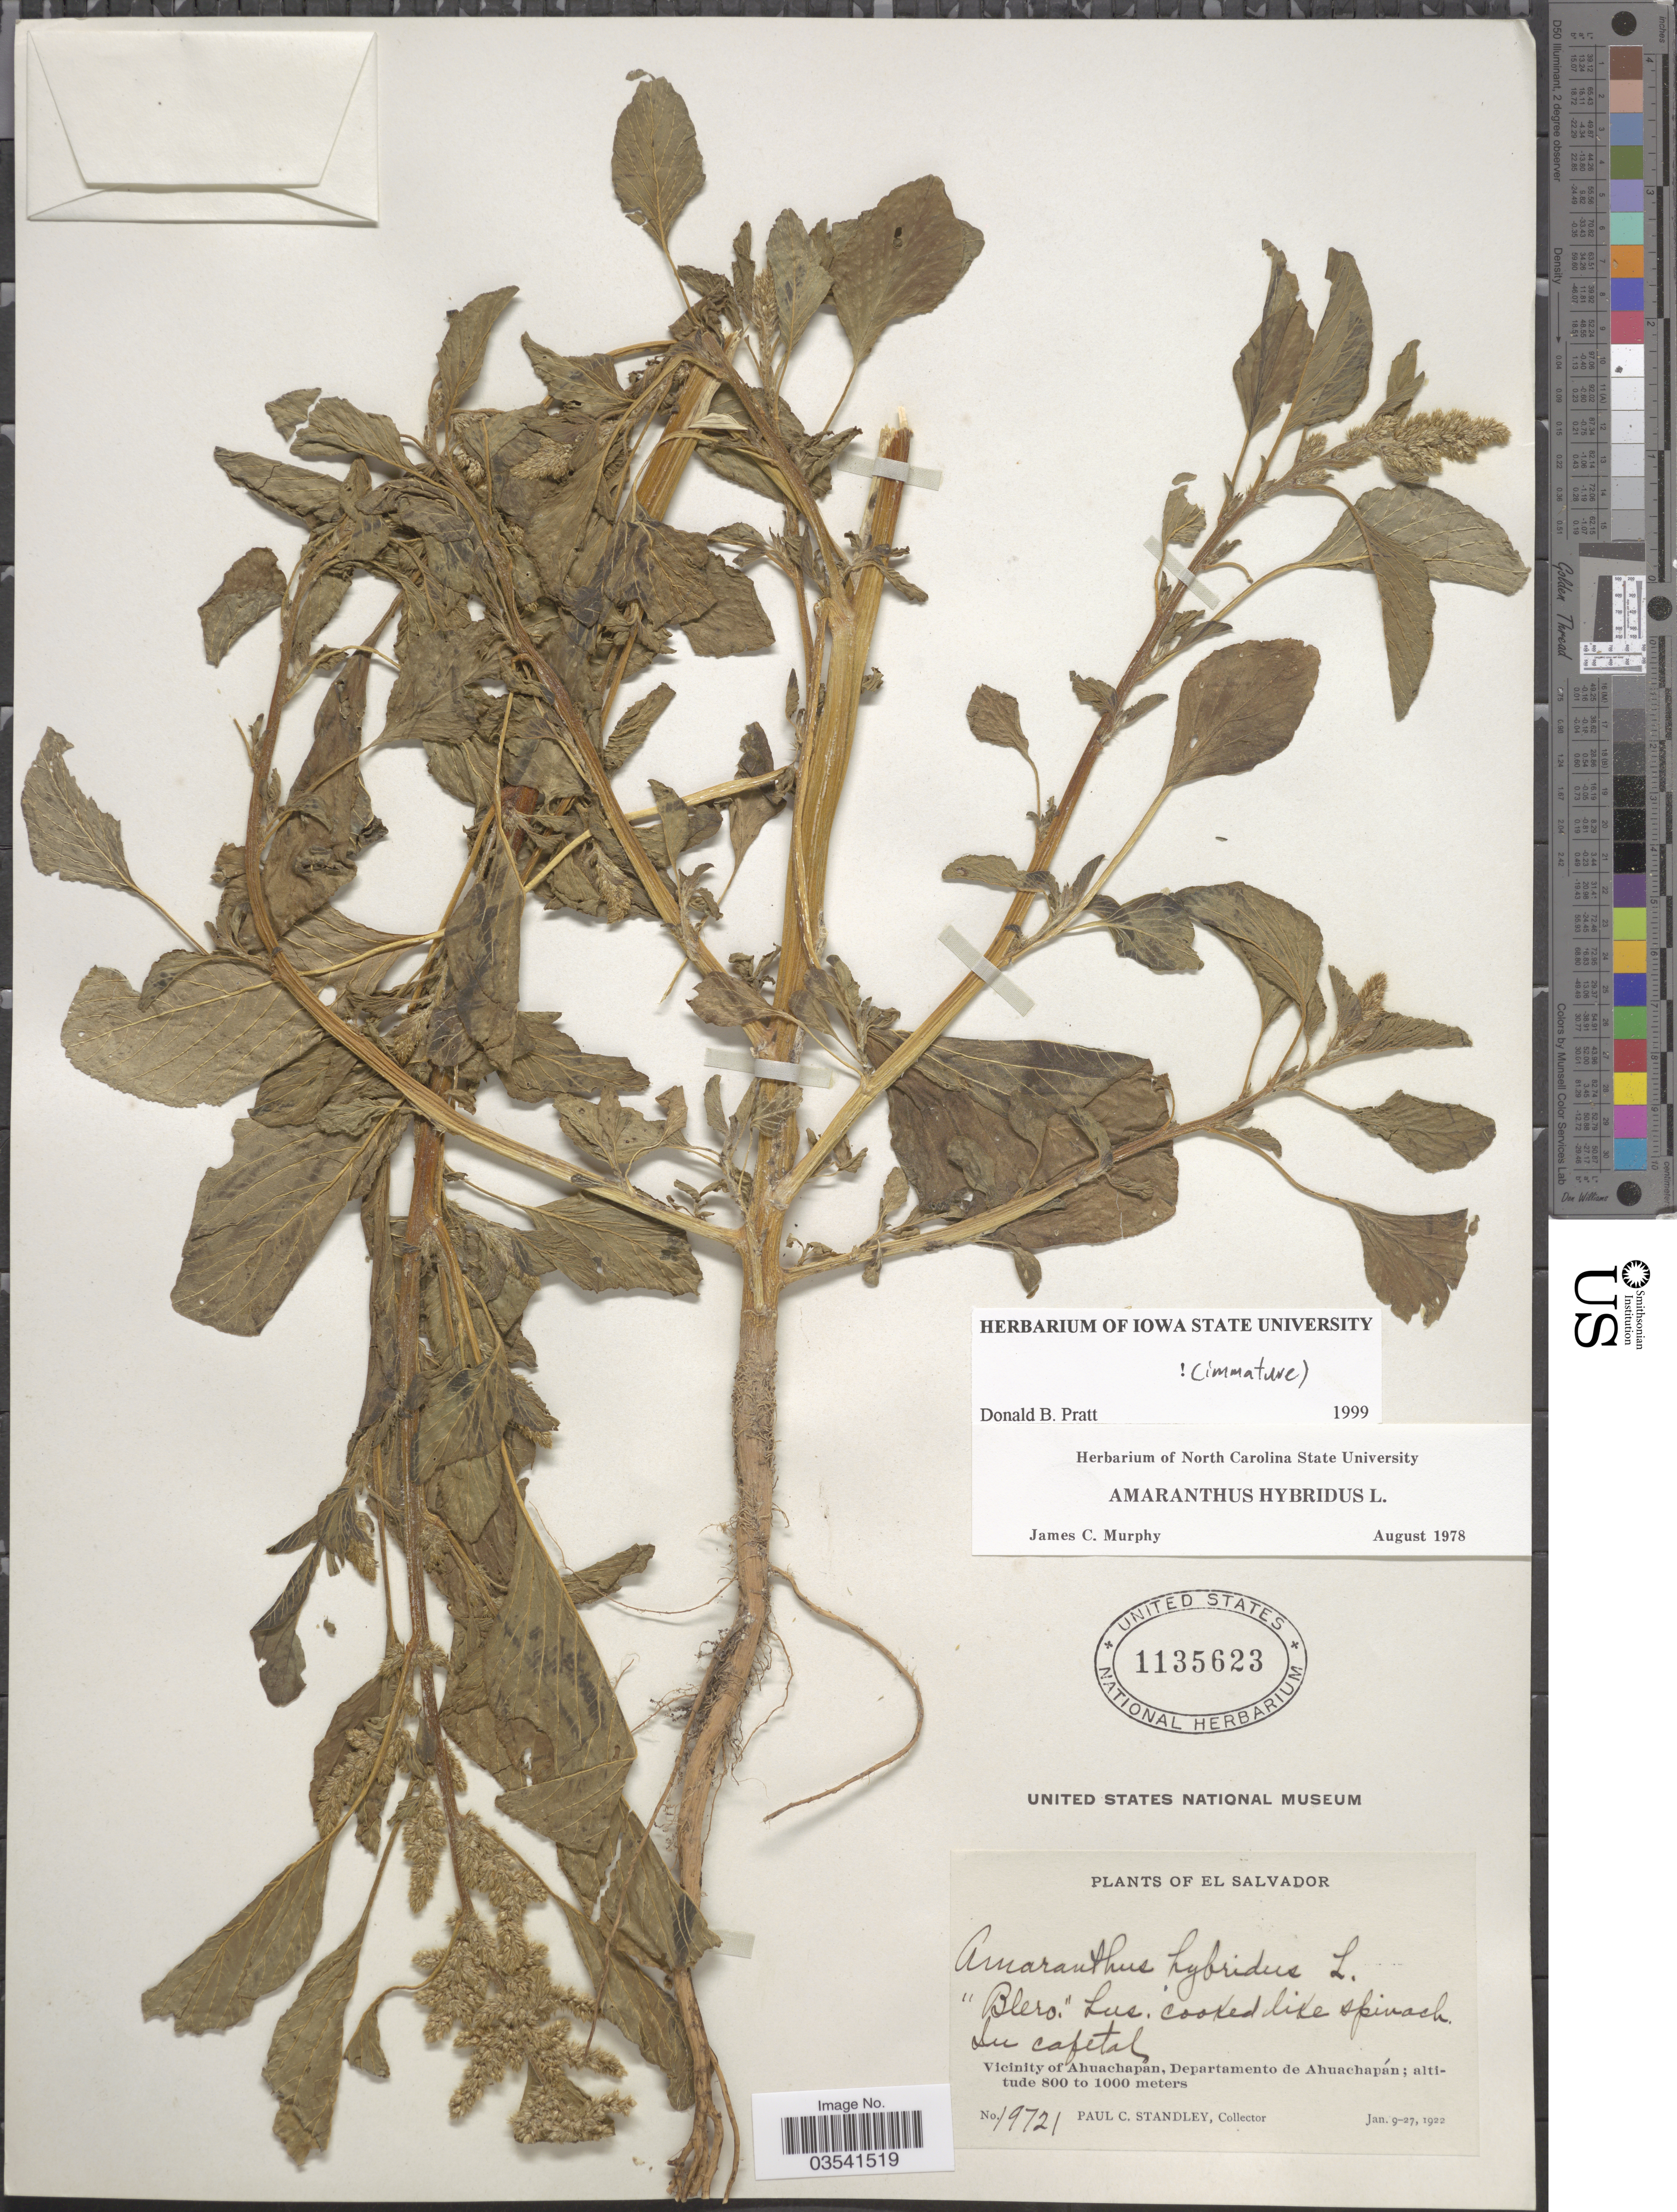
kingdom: Plantae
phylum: Tracheophyta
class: Magnoliopsida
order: Caryophyllales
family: Amaranthaceae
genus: Amaranthus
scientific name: Amaranthus hybridus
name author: L.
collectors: P. C. Standley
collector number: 19721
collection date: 1922-01-09/1922-01-27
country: El Salvador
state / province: Ahuachapan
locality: Vicinity of Ahuachapan, Departamento de Ahuachapán.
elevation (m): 800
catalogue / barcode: US 1135623